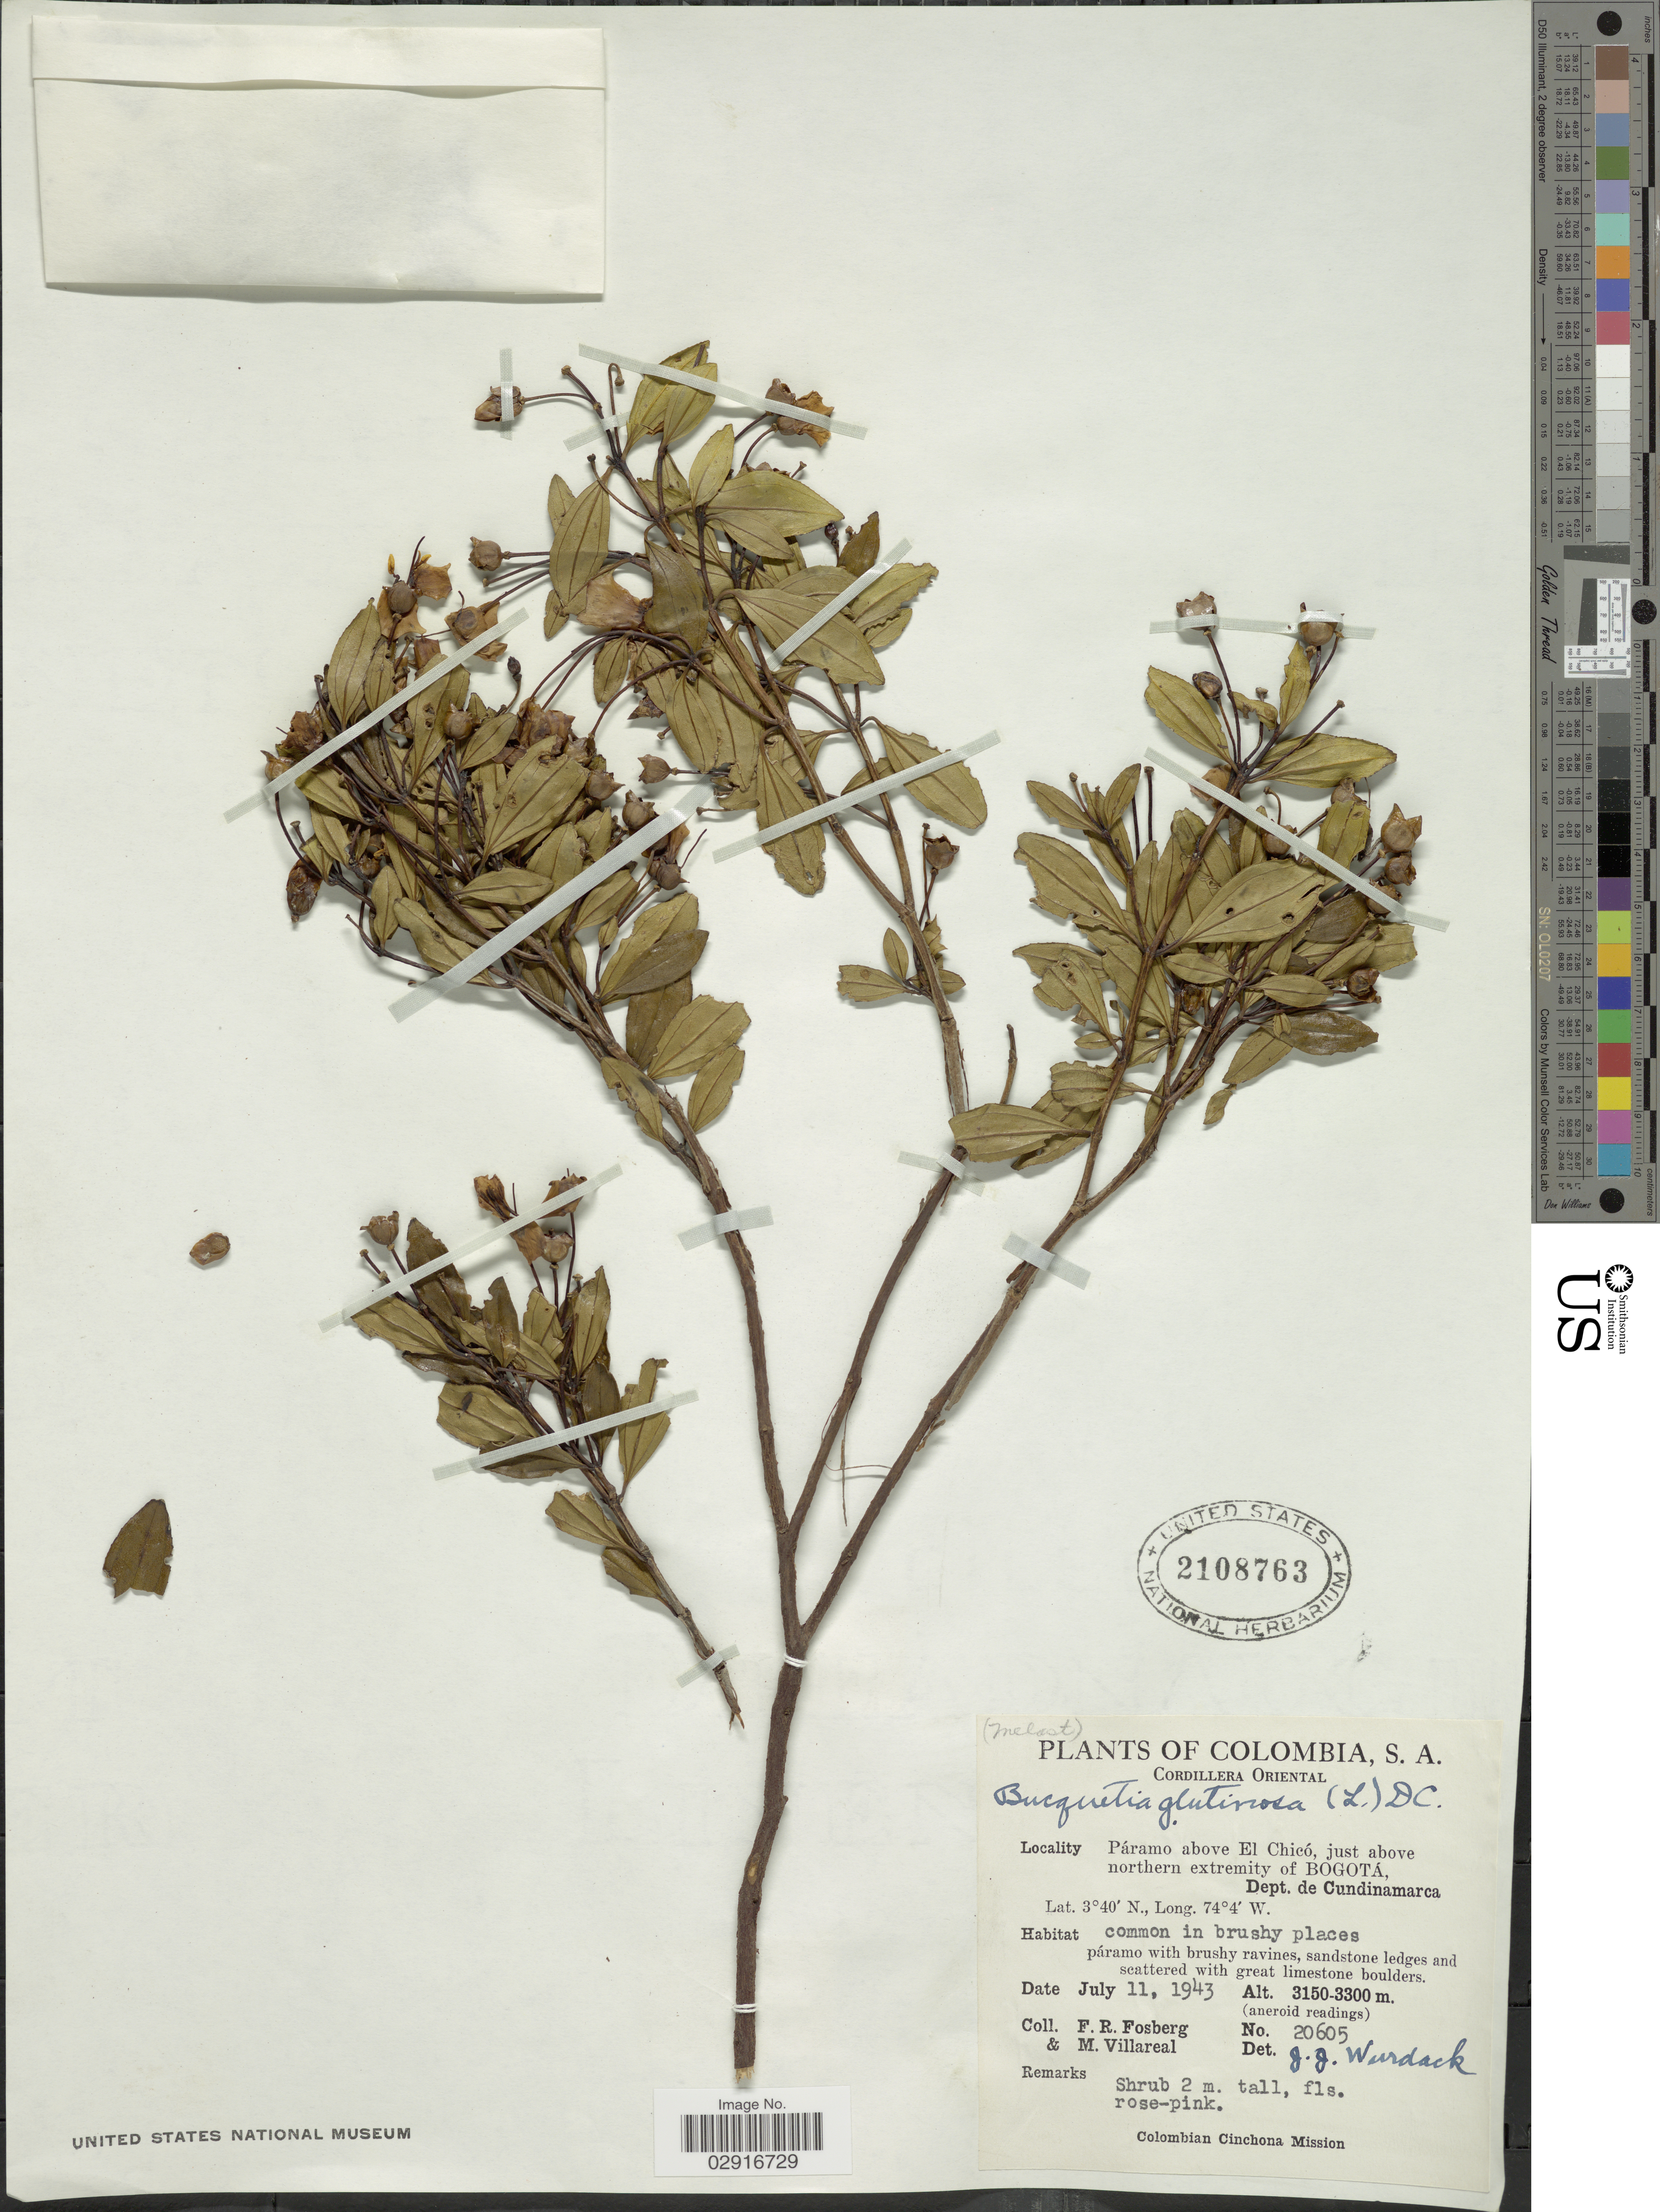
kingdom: Plantae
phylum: Tracheophyta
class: Magnoliopsida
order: Myrtales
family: Melastomataceae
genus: Bucquetia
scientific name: Bucquetia glutinosa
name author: DC.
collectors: F. R. Fosberg & M. Villareal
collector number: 20605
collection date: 1943-07-11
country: Colombia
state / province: Cundinamarca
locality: Cordillera Oriental. Páramo above El Chicó, just above northern extremity of Bogotá. Dept. de Cundinamarca.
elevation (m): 3150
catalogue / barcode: US 2108763